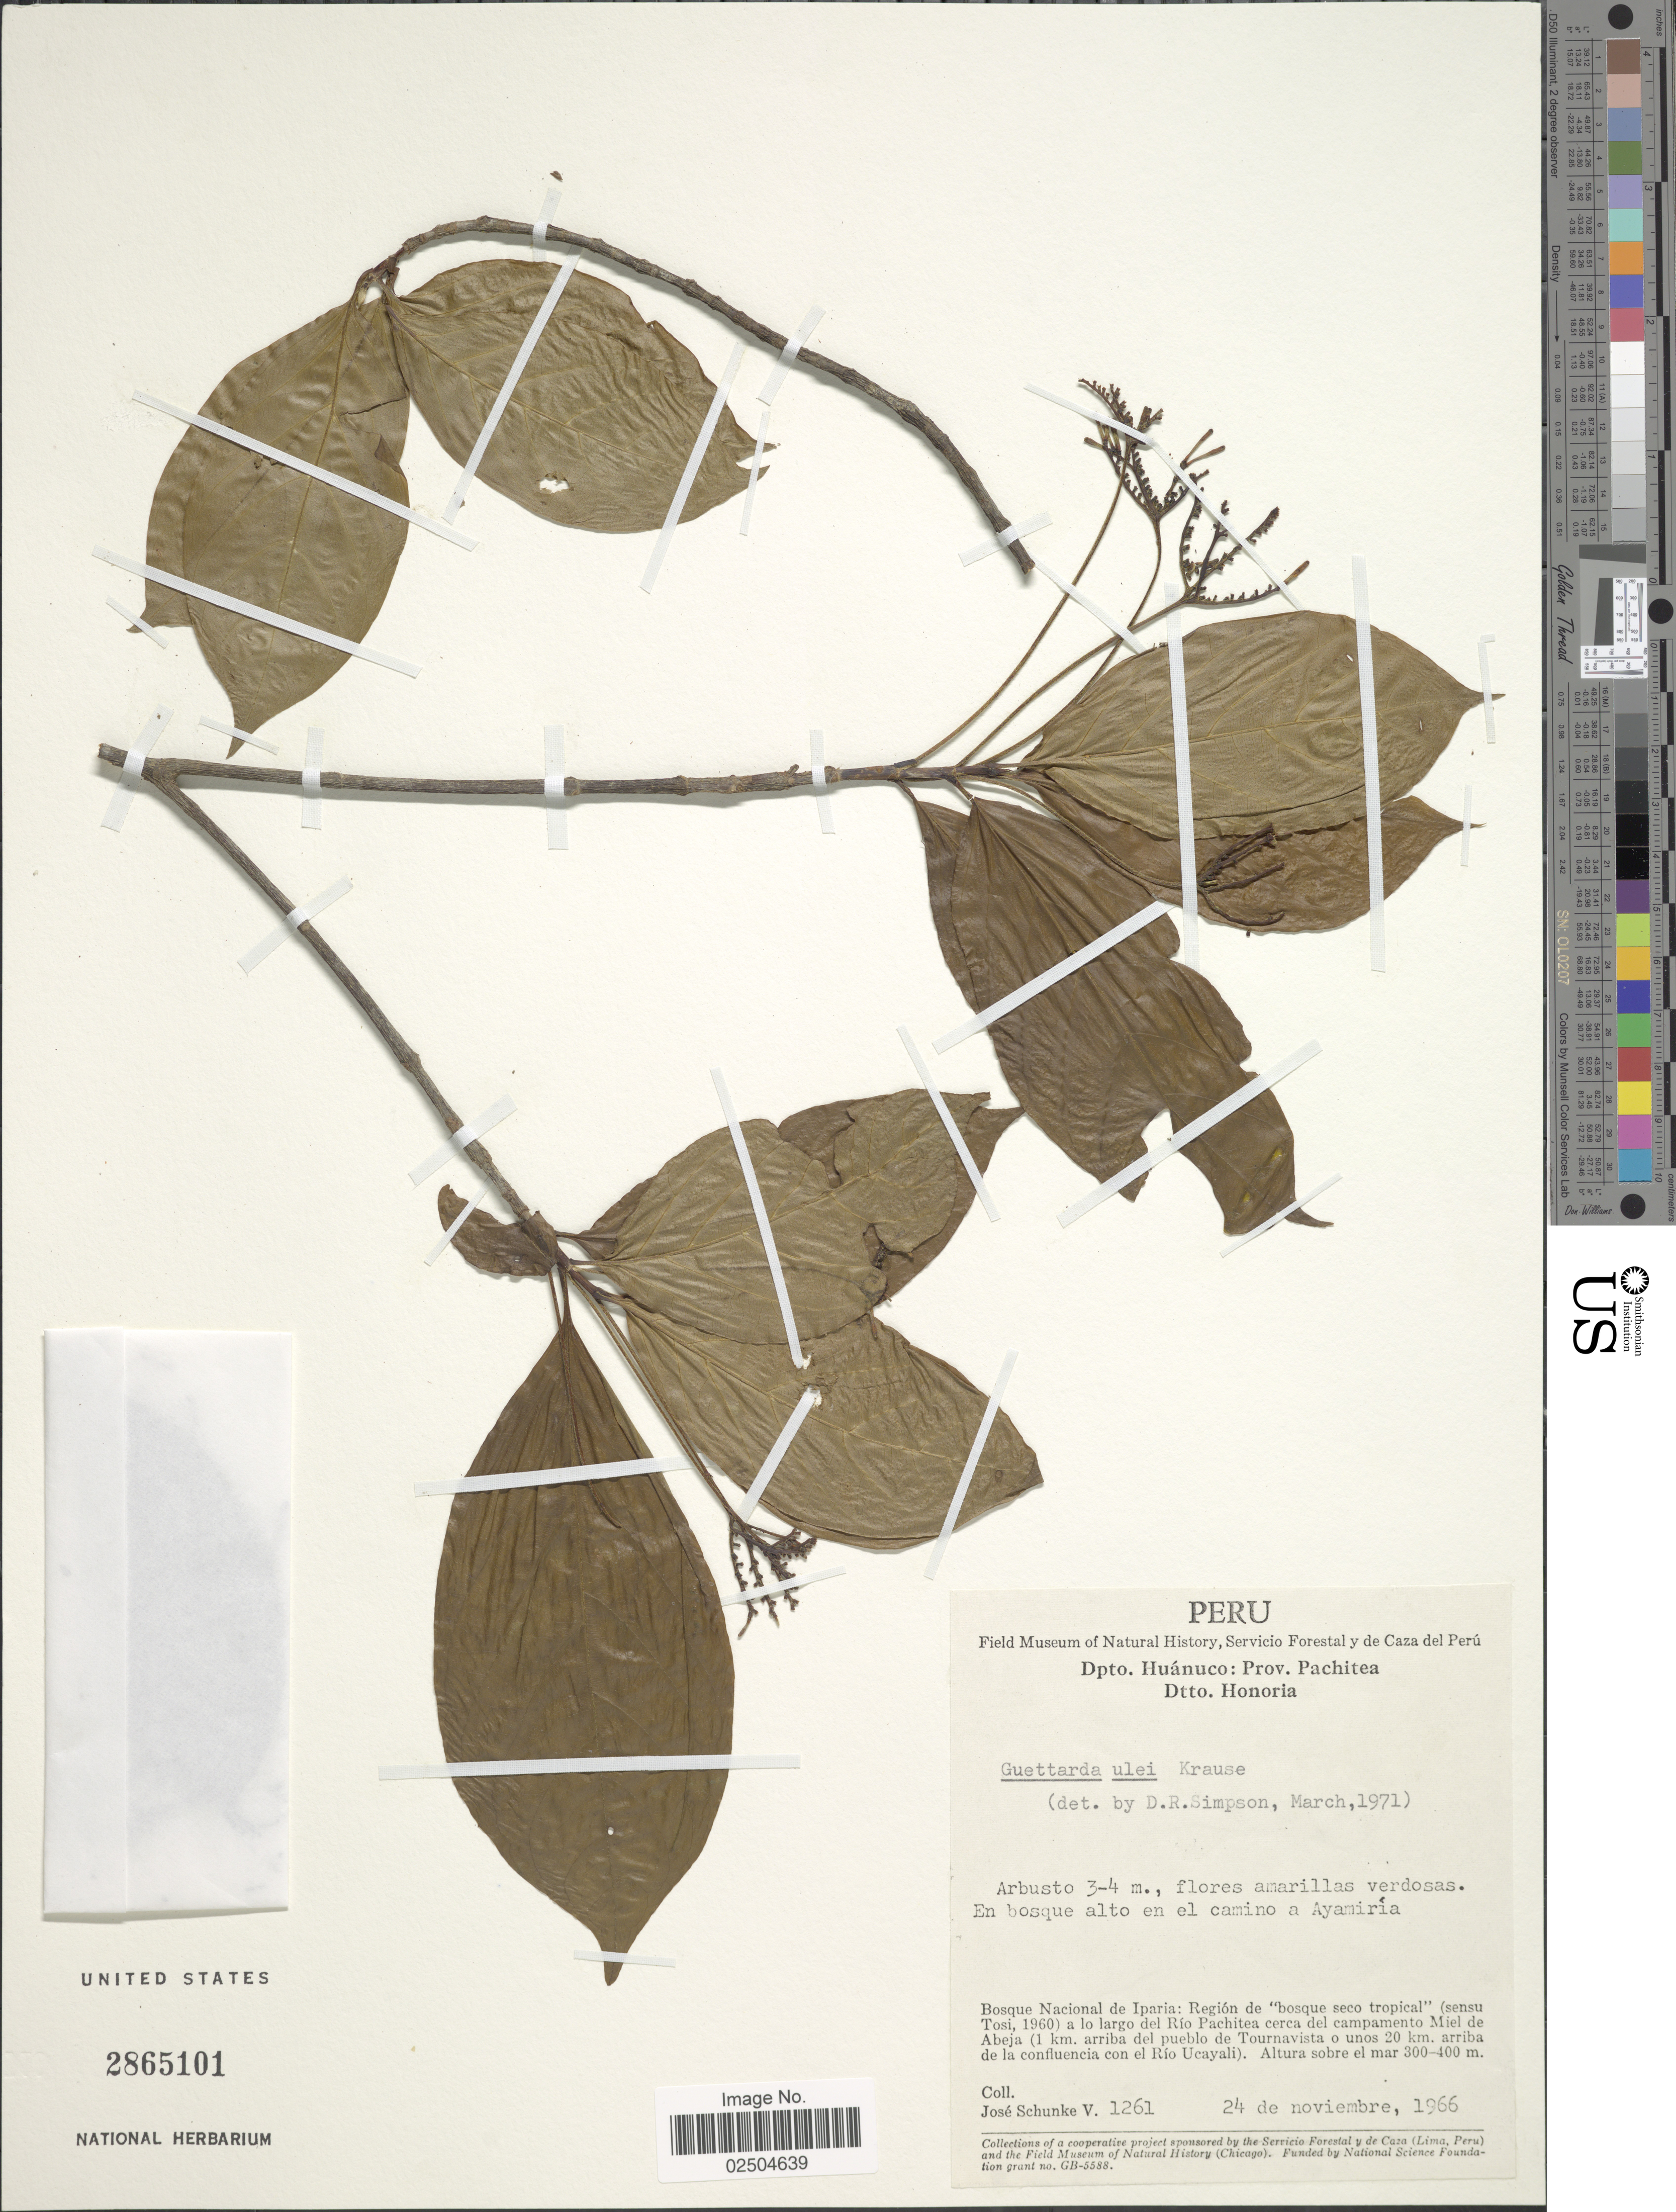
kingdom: Plantae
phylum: Tracheophyta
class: Magnoliopsida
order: Gentianales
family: Rubiaceae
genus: Guettarda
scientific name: Guettarda ulei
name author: Krause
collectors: J. Schunke Vigo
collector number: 1261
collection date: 1966-11-24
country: Peru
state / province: Huánuco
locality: Prov. Pachitea, Dtto. Honoria, Bosque Nacional de Iparia: Region de bosque seco tropical (sensu Tosi, 1960) a lo largo del Rio Pachitea cera del campamento Miel de Abeja (1 km. arriba del pueblo de Tournavista o unos 20 km. arriba de la confluencia con el Rio Ucayali) En bosque alto en el camino a Ayamiria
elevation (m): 300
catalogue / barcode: US 2865101